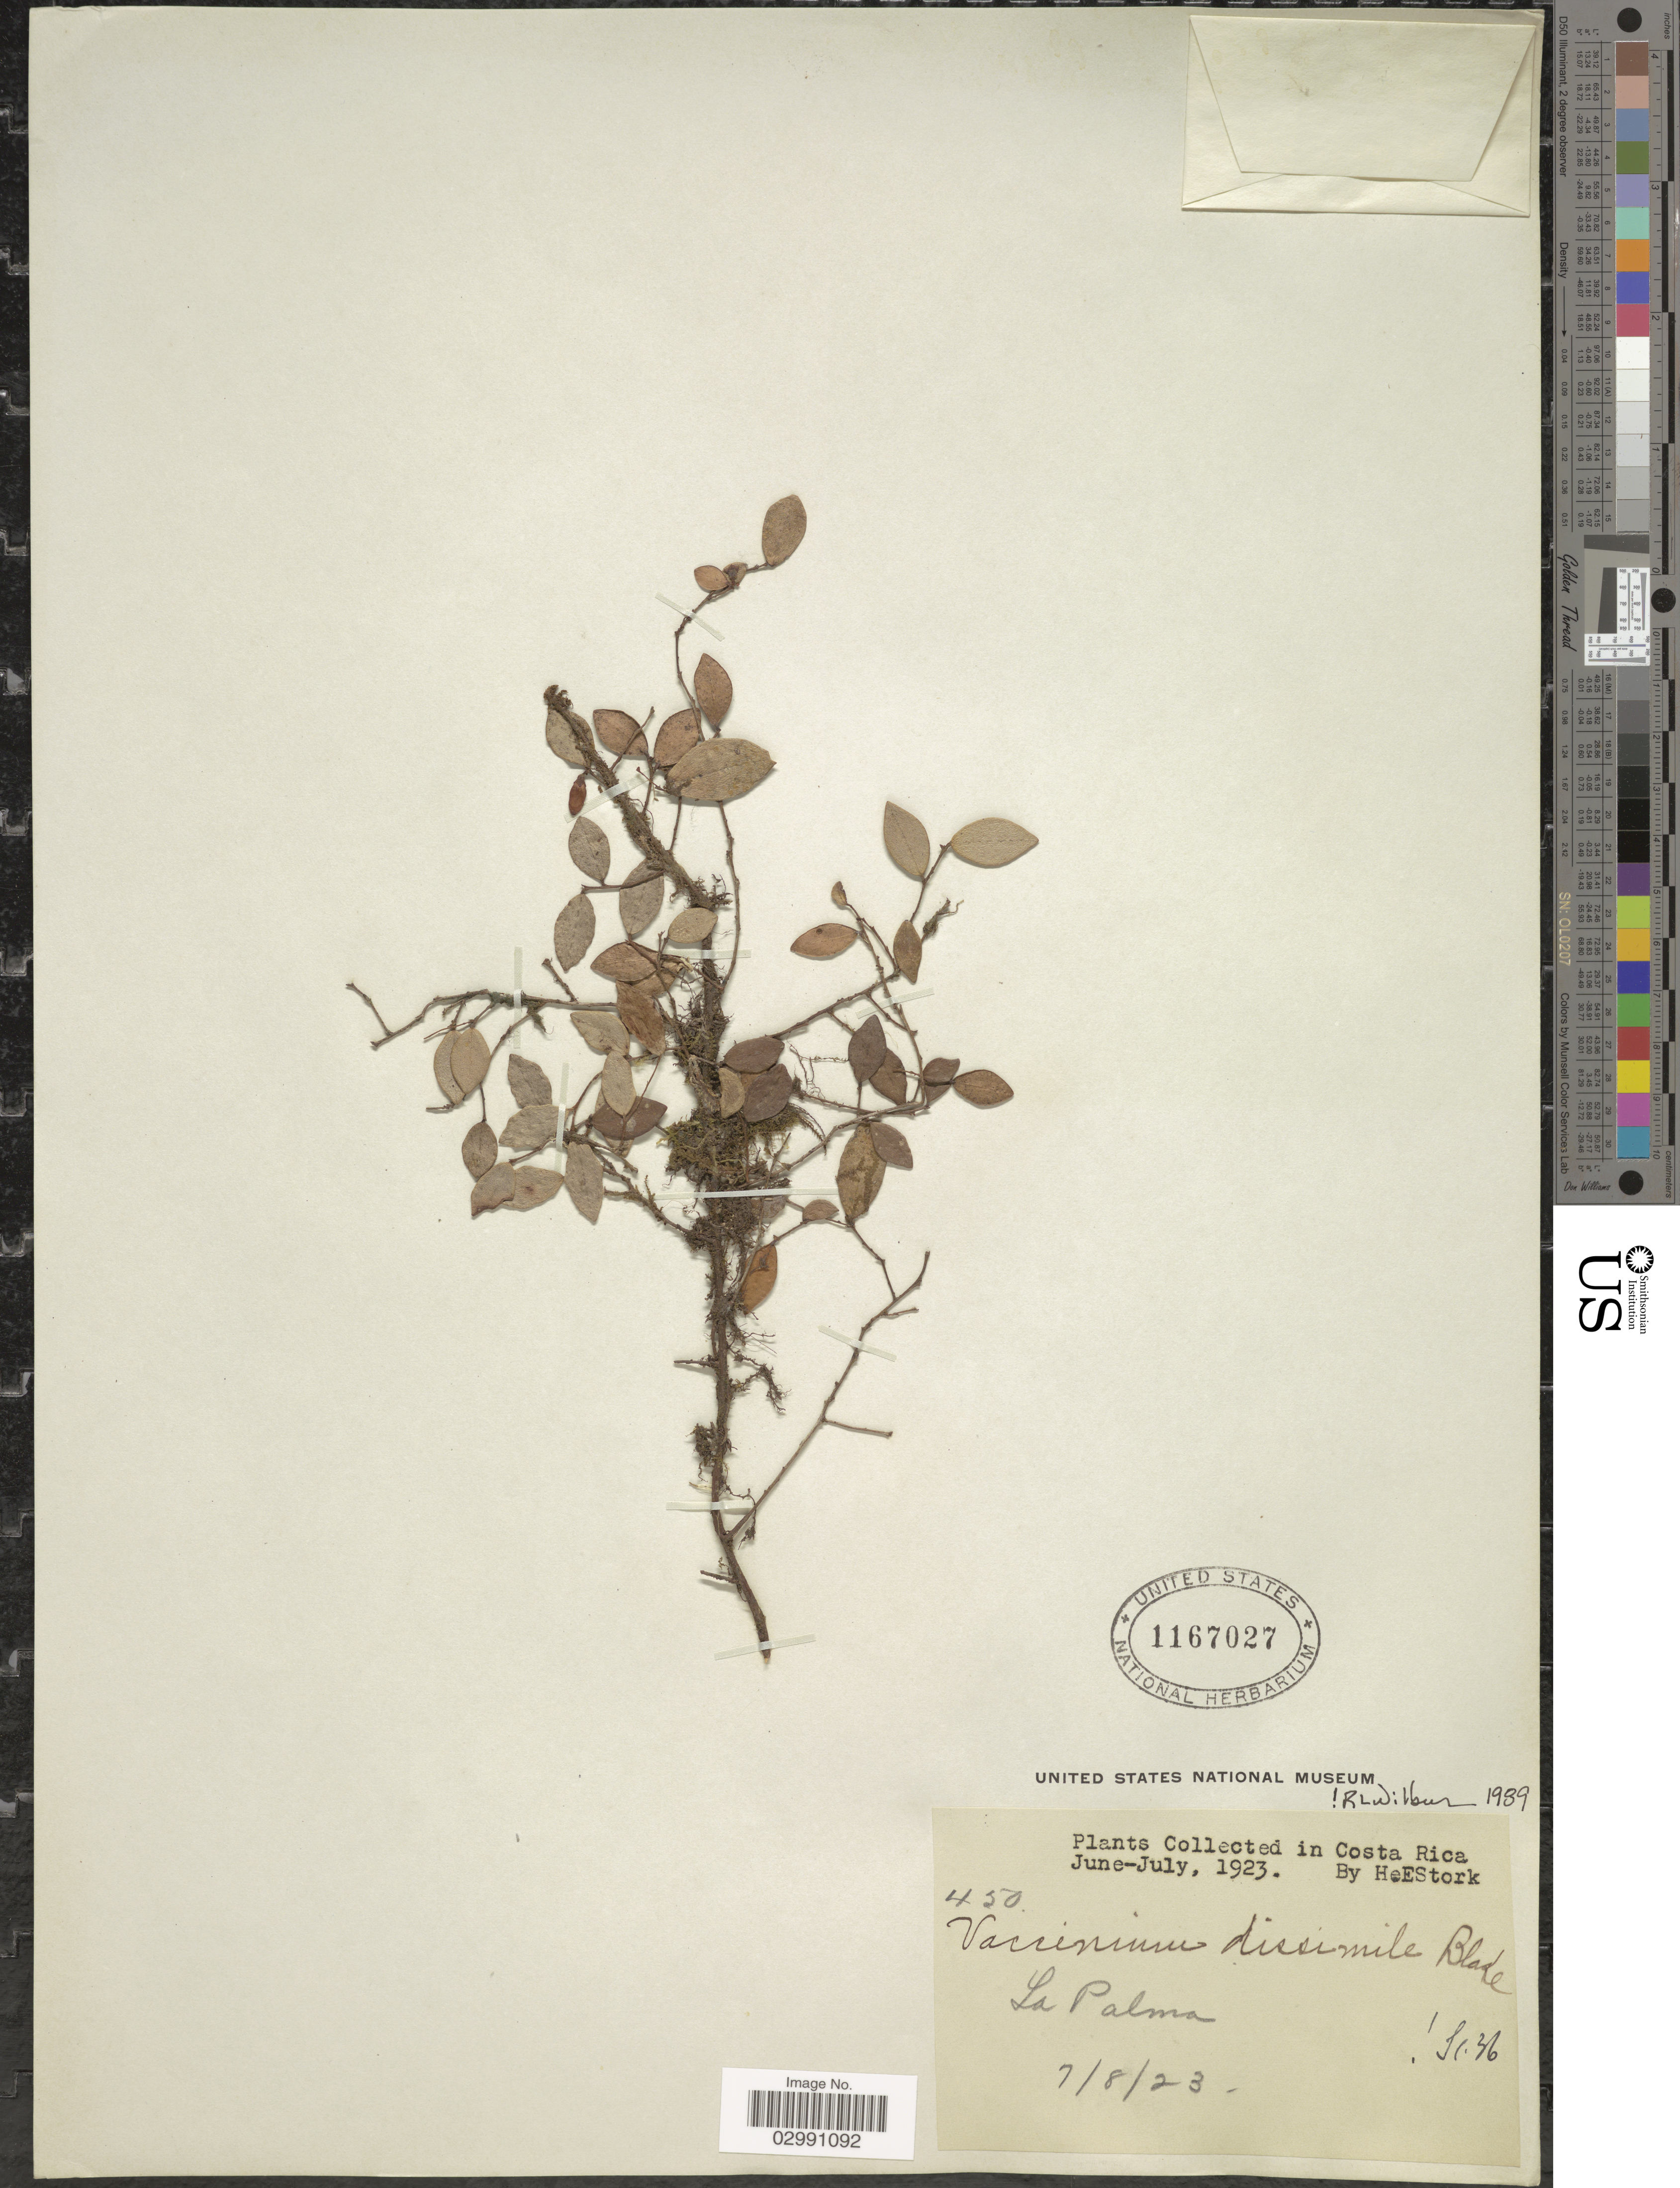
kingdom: Plantae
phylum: Tracheophyta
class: Magnoliopsida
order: Ericales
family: Ericaceae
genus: Vaccinium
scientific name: Vaccinium dissimile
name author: S.F. Blake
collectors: H. E. Stork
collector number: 450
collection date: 1923-07-08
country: Costa Rica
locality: La Palma.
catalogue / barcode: US 1167027